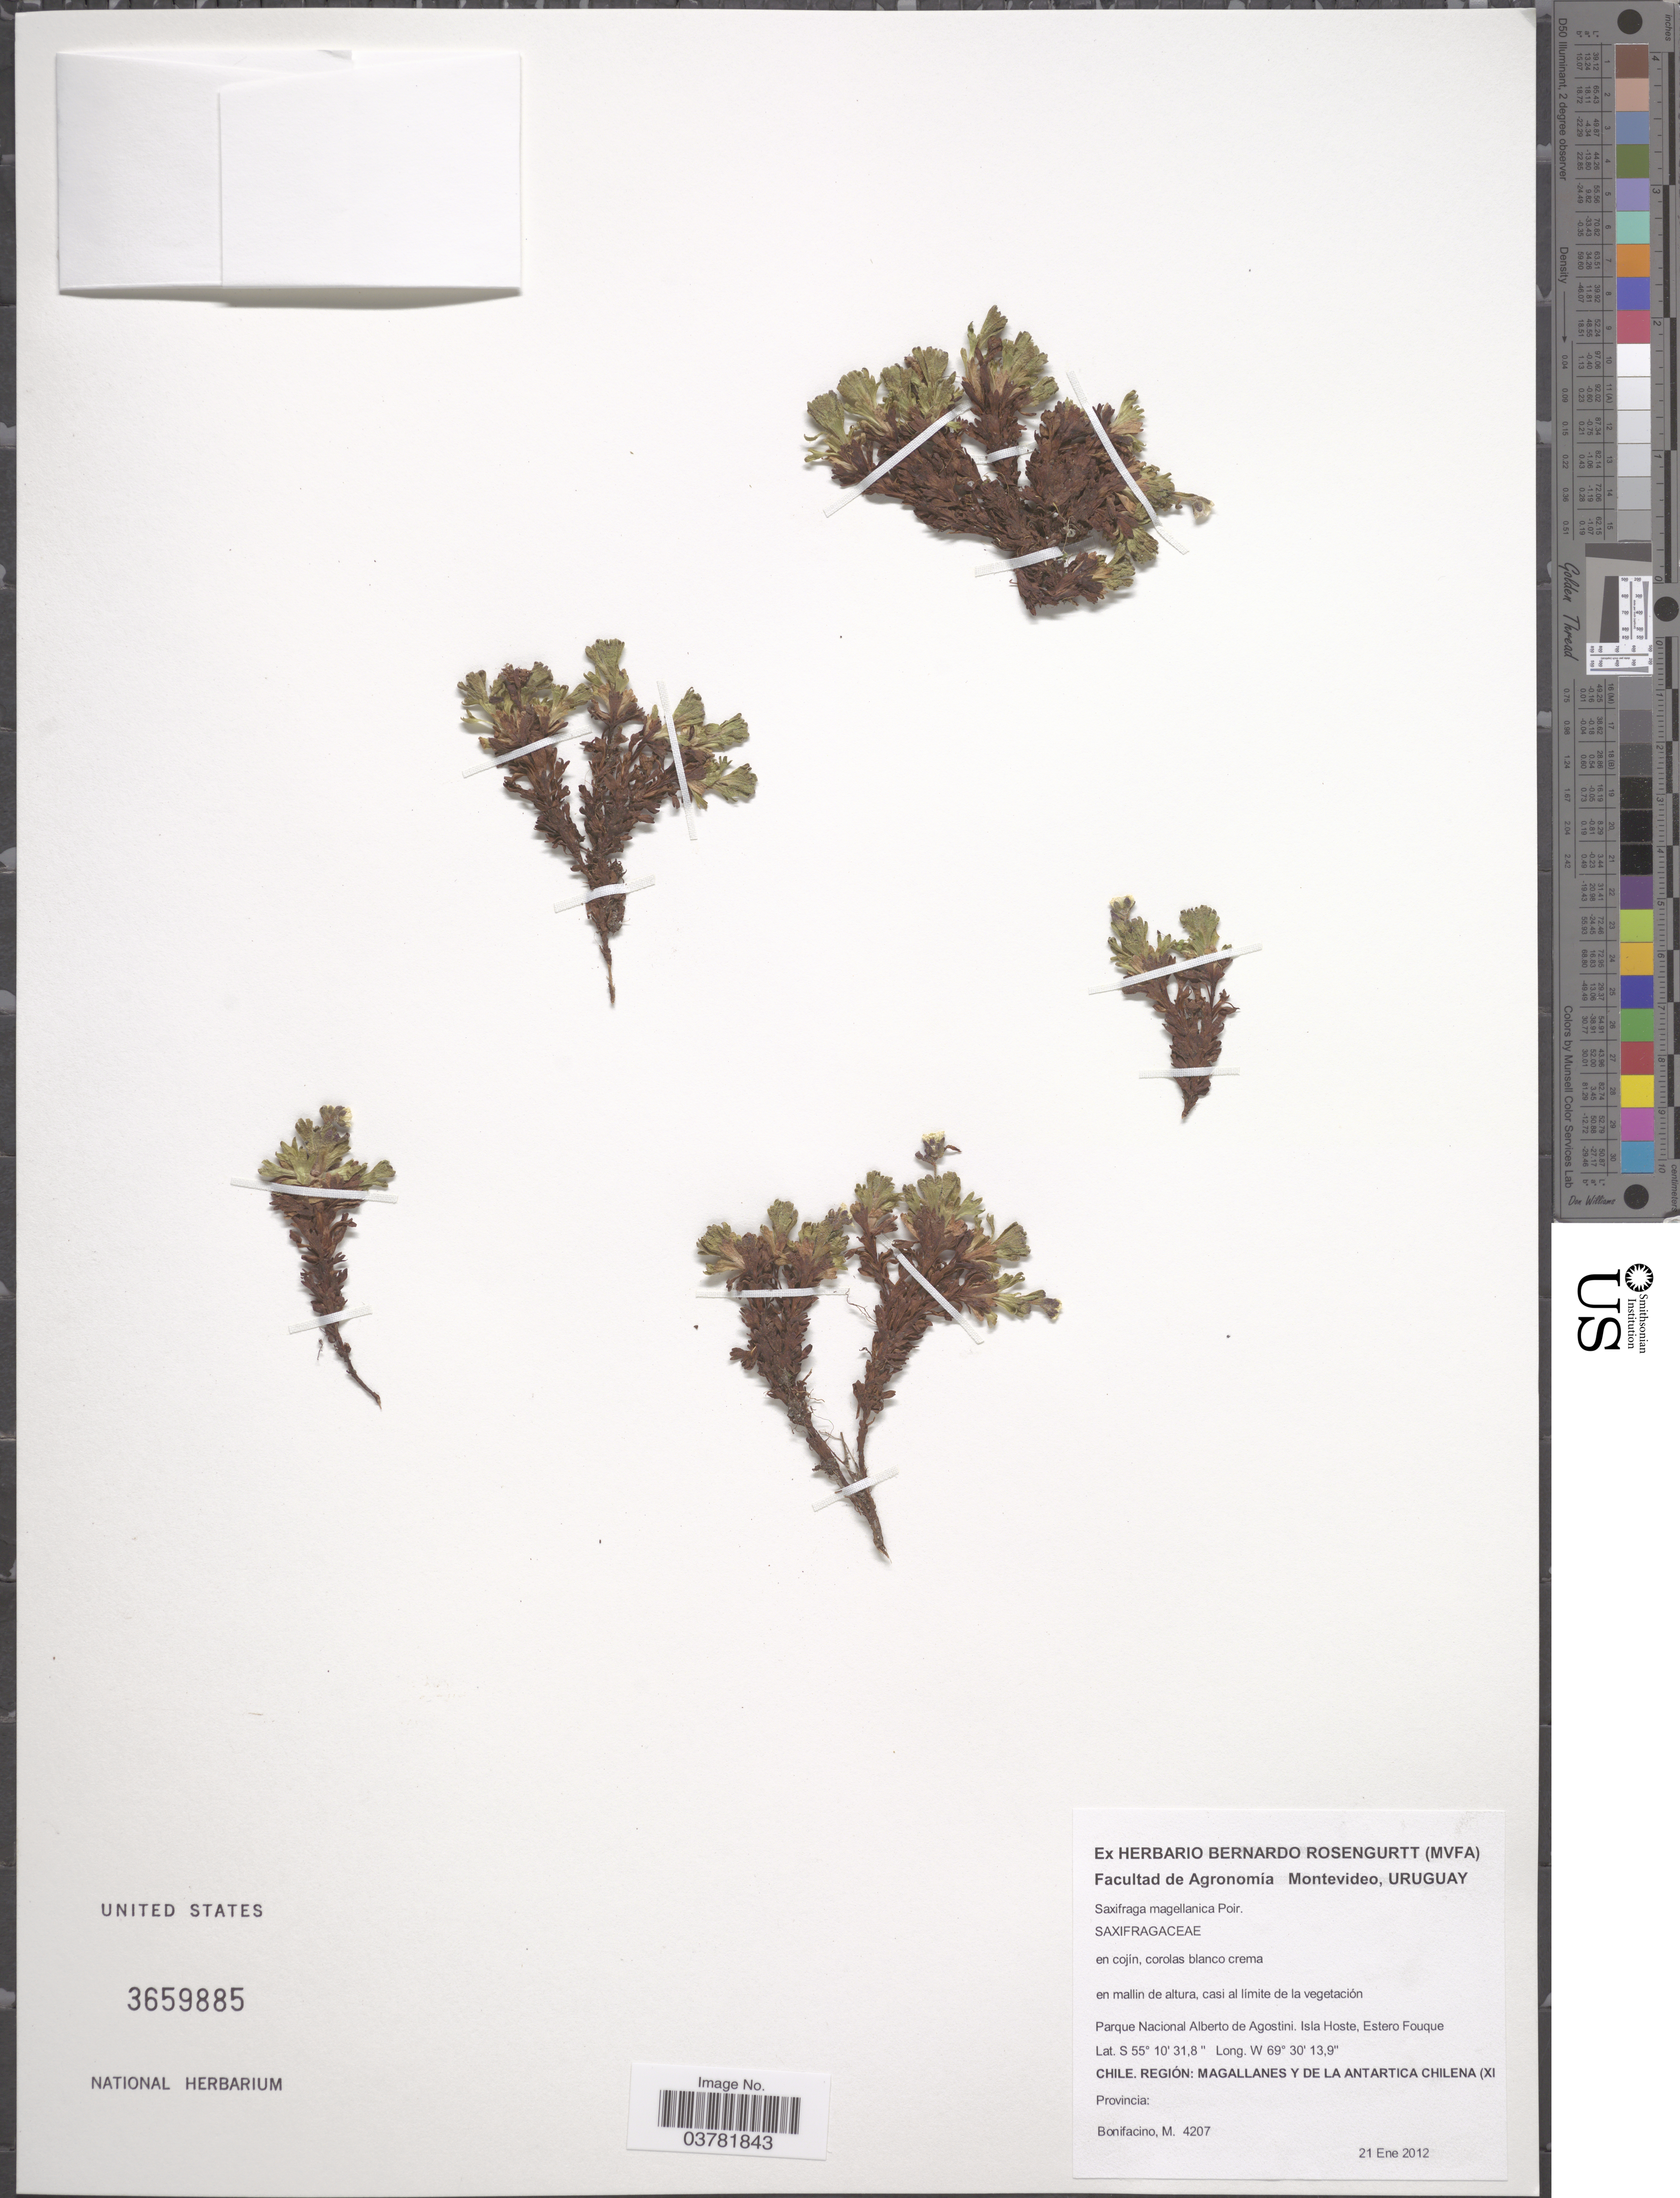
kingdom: Plantae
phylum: Tracheophyta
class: Magnoliopsida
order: Saxifragales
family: Saxifragaceae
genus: Saxifraga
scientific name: Saxifraga magellanica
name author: Poir.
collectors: M. Bonifacino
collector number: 4207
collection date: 2012-01-21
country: Chile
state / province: Magallanes y de la Antártica Chilena (XII)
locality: Parque Nacional Alberto de Agostini. Isla Hoste, Estero Fouque. Región: Magallanes y de la Antartica Chilena (XI.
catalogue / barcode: US 3659885